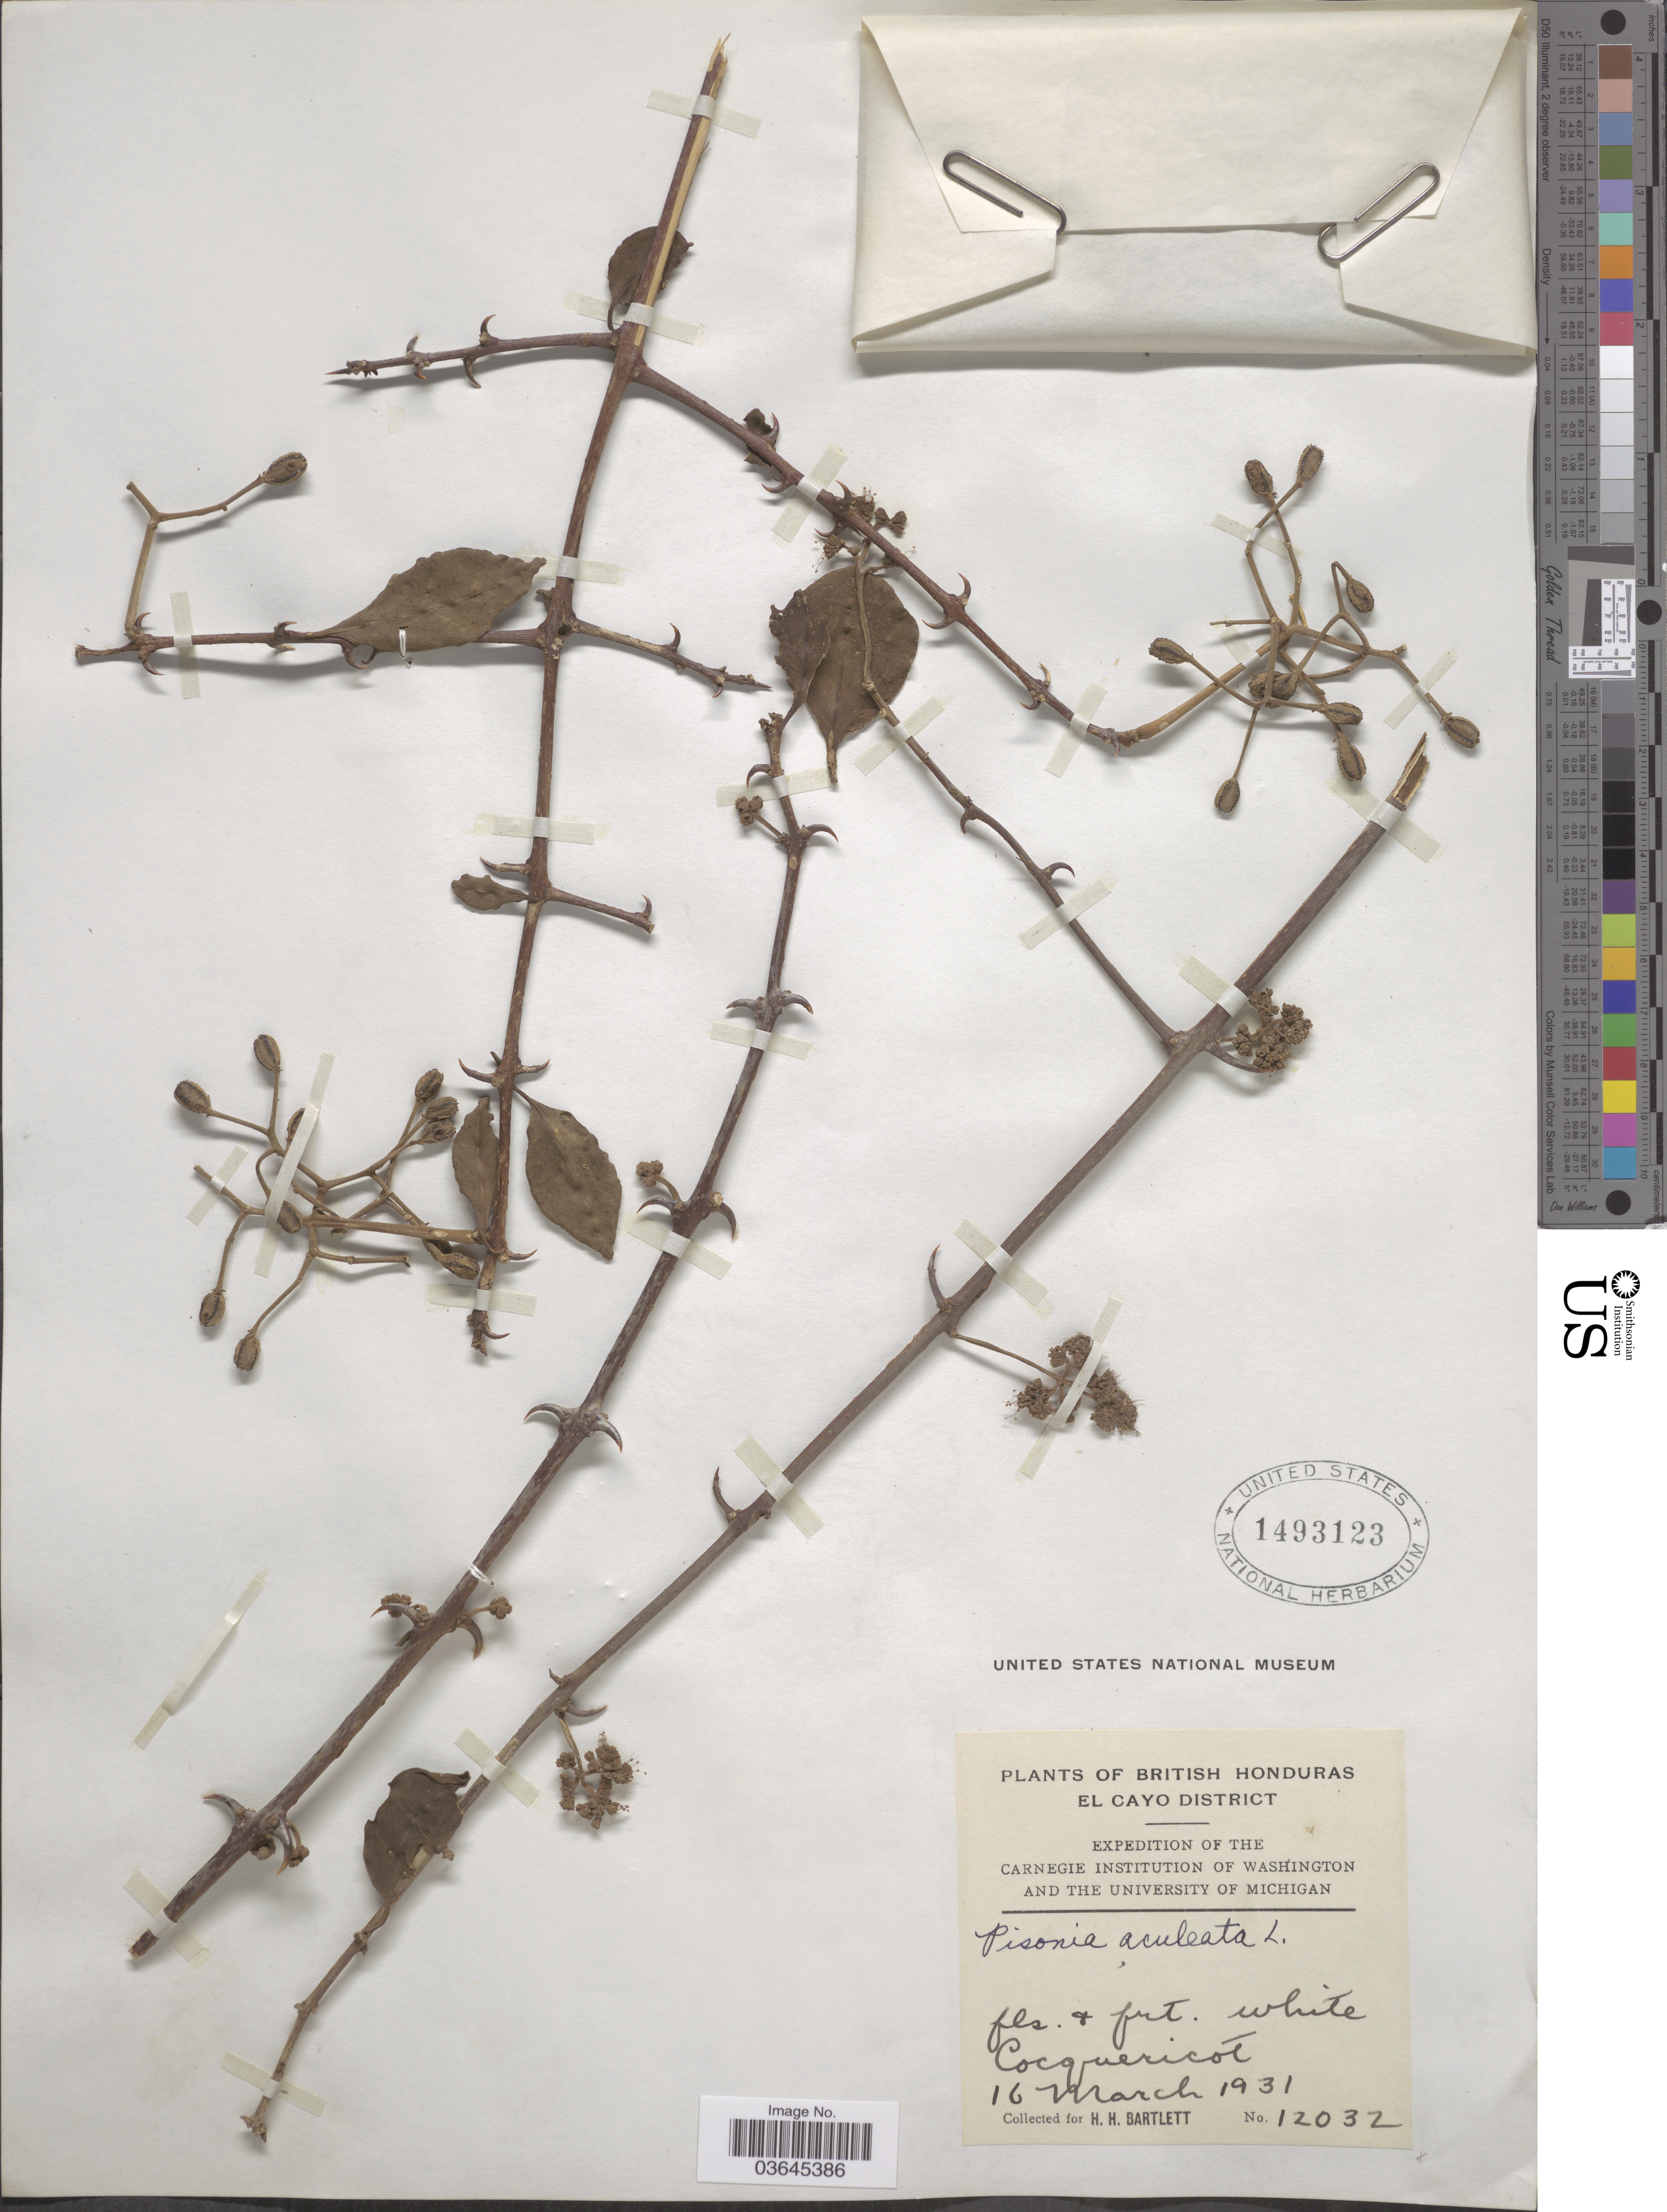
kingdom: Plantae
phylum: Tracheophyta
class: Magnoliopsida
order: Caryophyllales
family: Nyctaginaceae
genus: Pisonia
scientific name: Pisonia aculeata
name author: L.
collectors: H. H. Bartlett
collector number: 12032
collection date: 1931-03-16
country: Belize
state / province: Cayo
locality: British Honduras. El Cayo District. Cocquericot.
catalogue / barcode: US 1493123